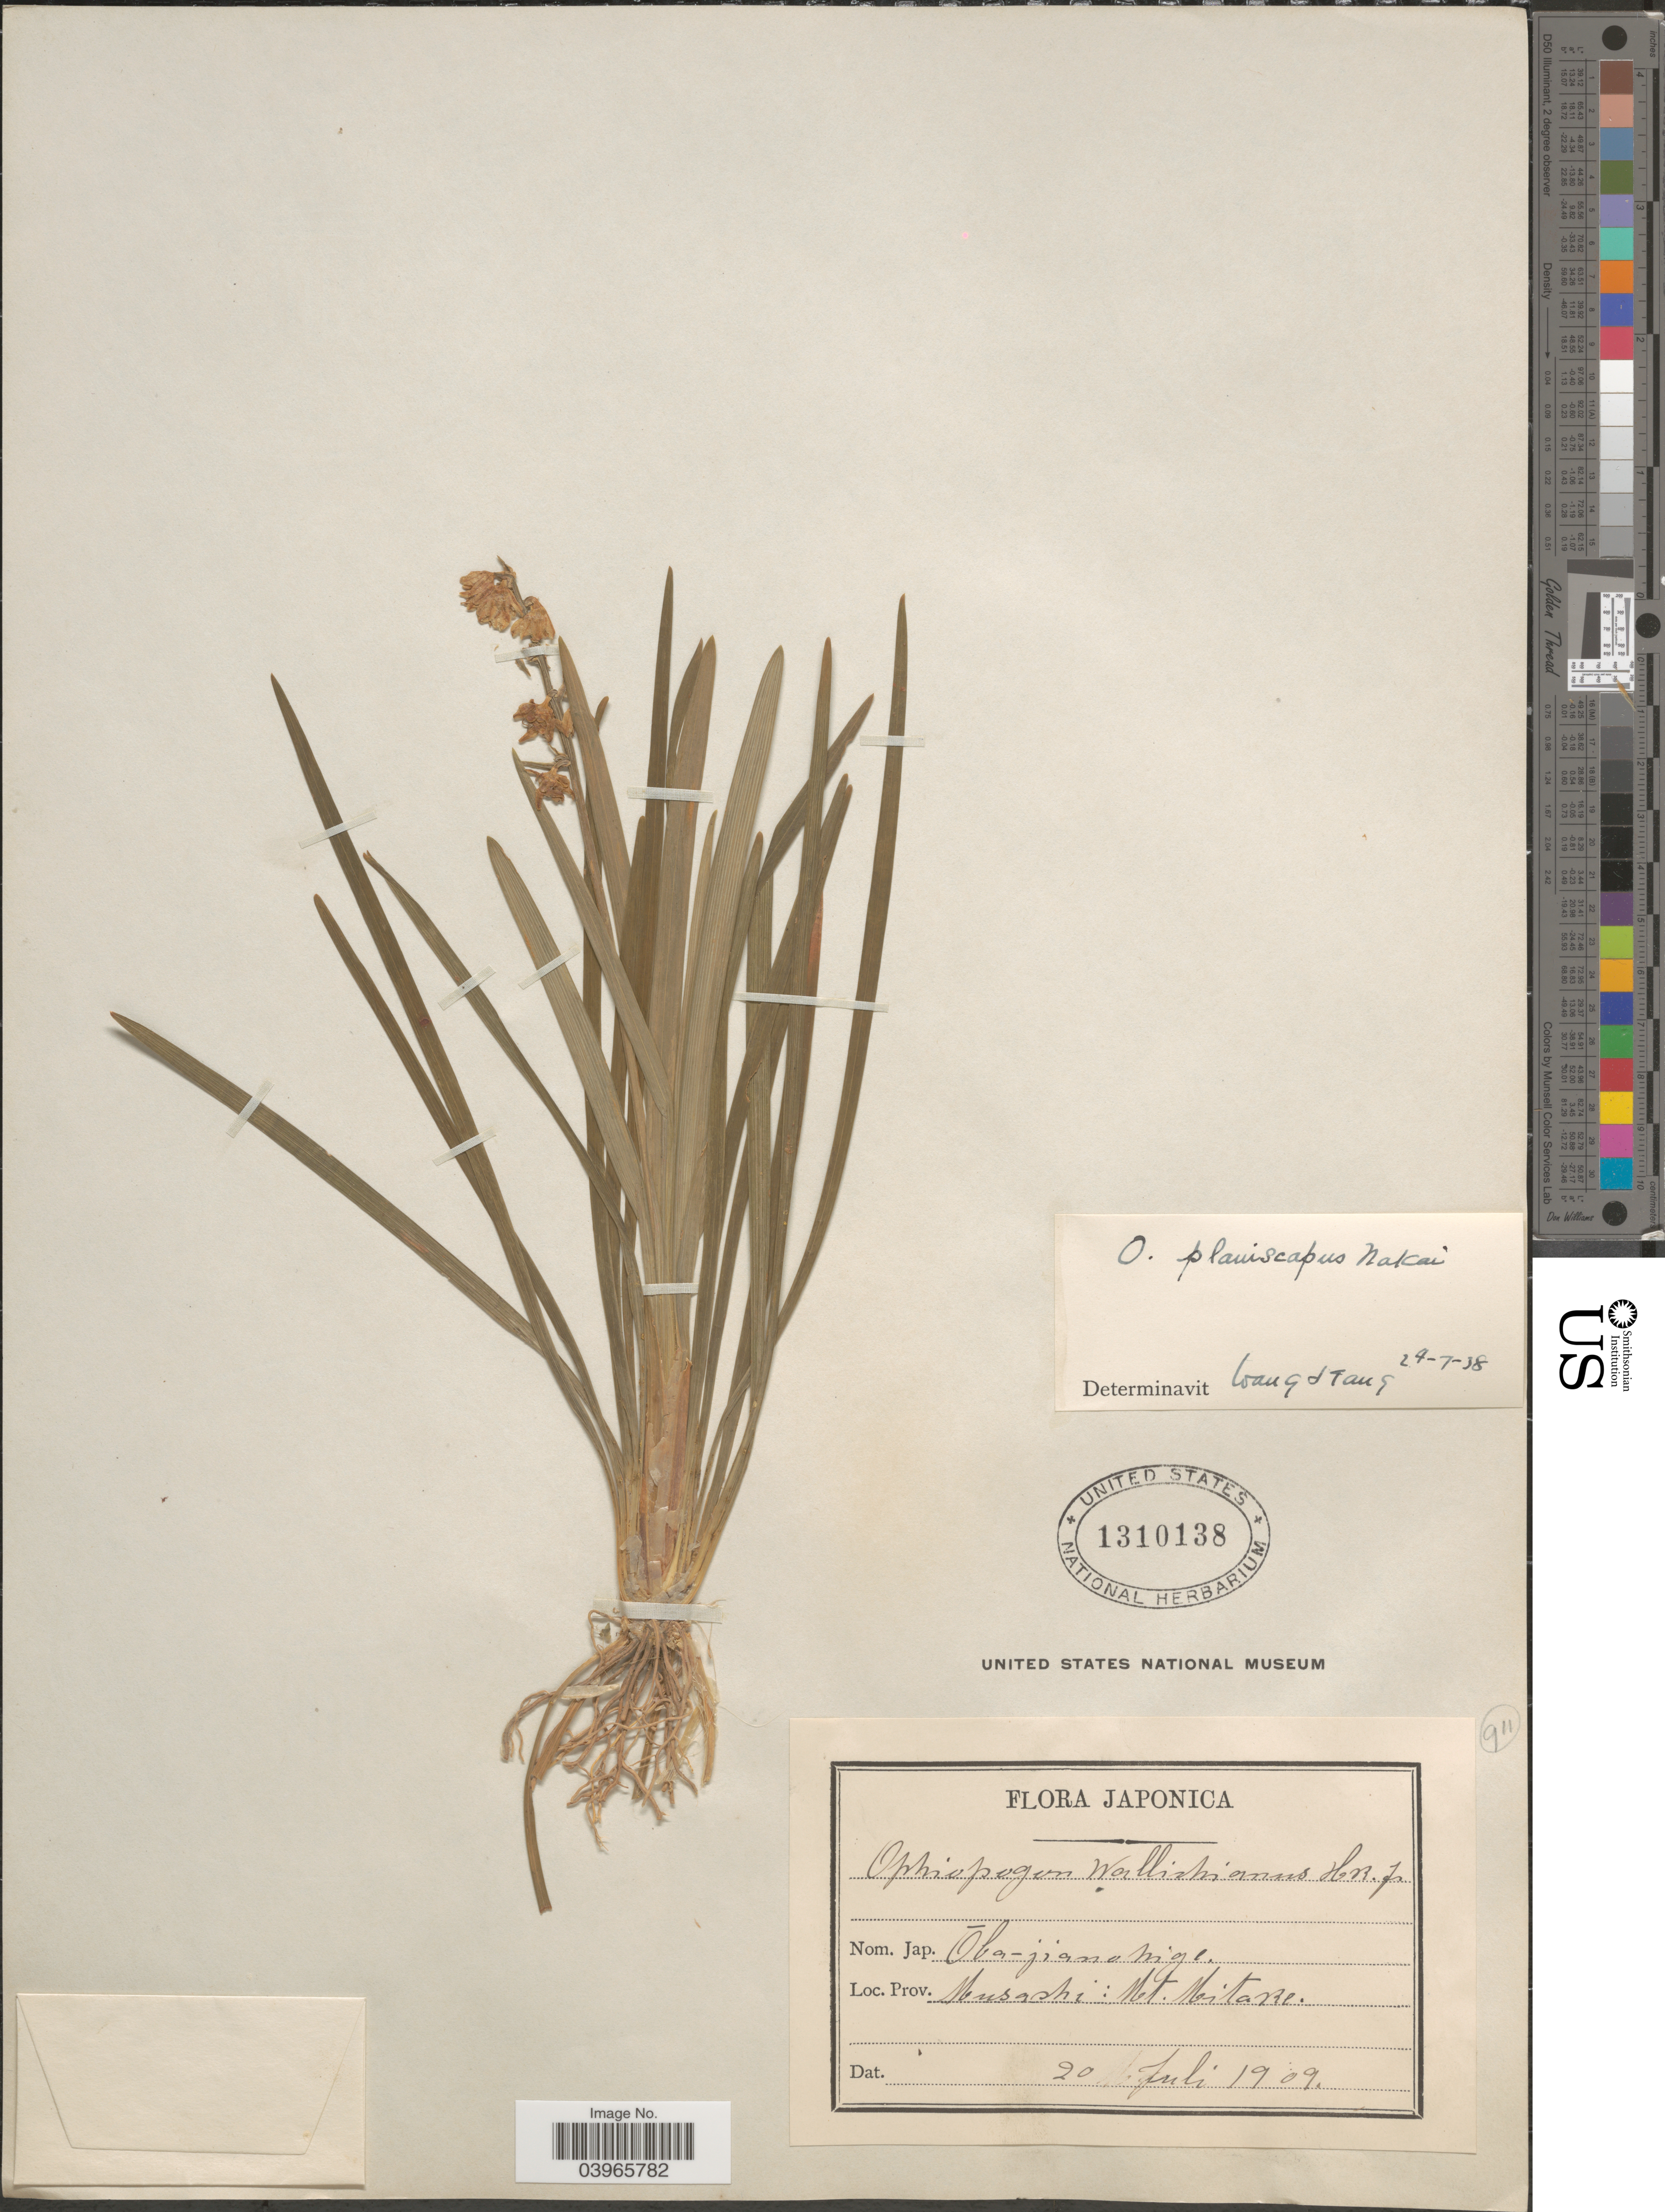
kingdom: Plantae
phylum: Tracheophyta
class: Liliopsida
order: Asparagales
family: Asparagaceae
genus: Ophiopogon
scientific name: Ophiopogon planiscapus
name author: Nakai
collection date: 1909-07-20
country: Japan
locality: Prov. Musashi: Mt. Mitake.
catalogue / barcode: US 1310138